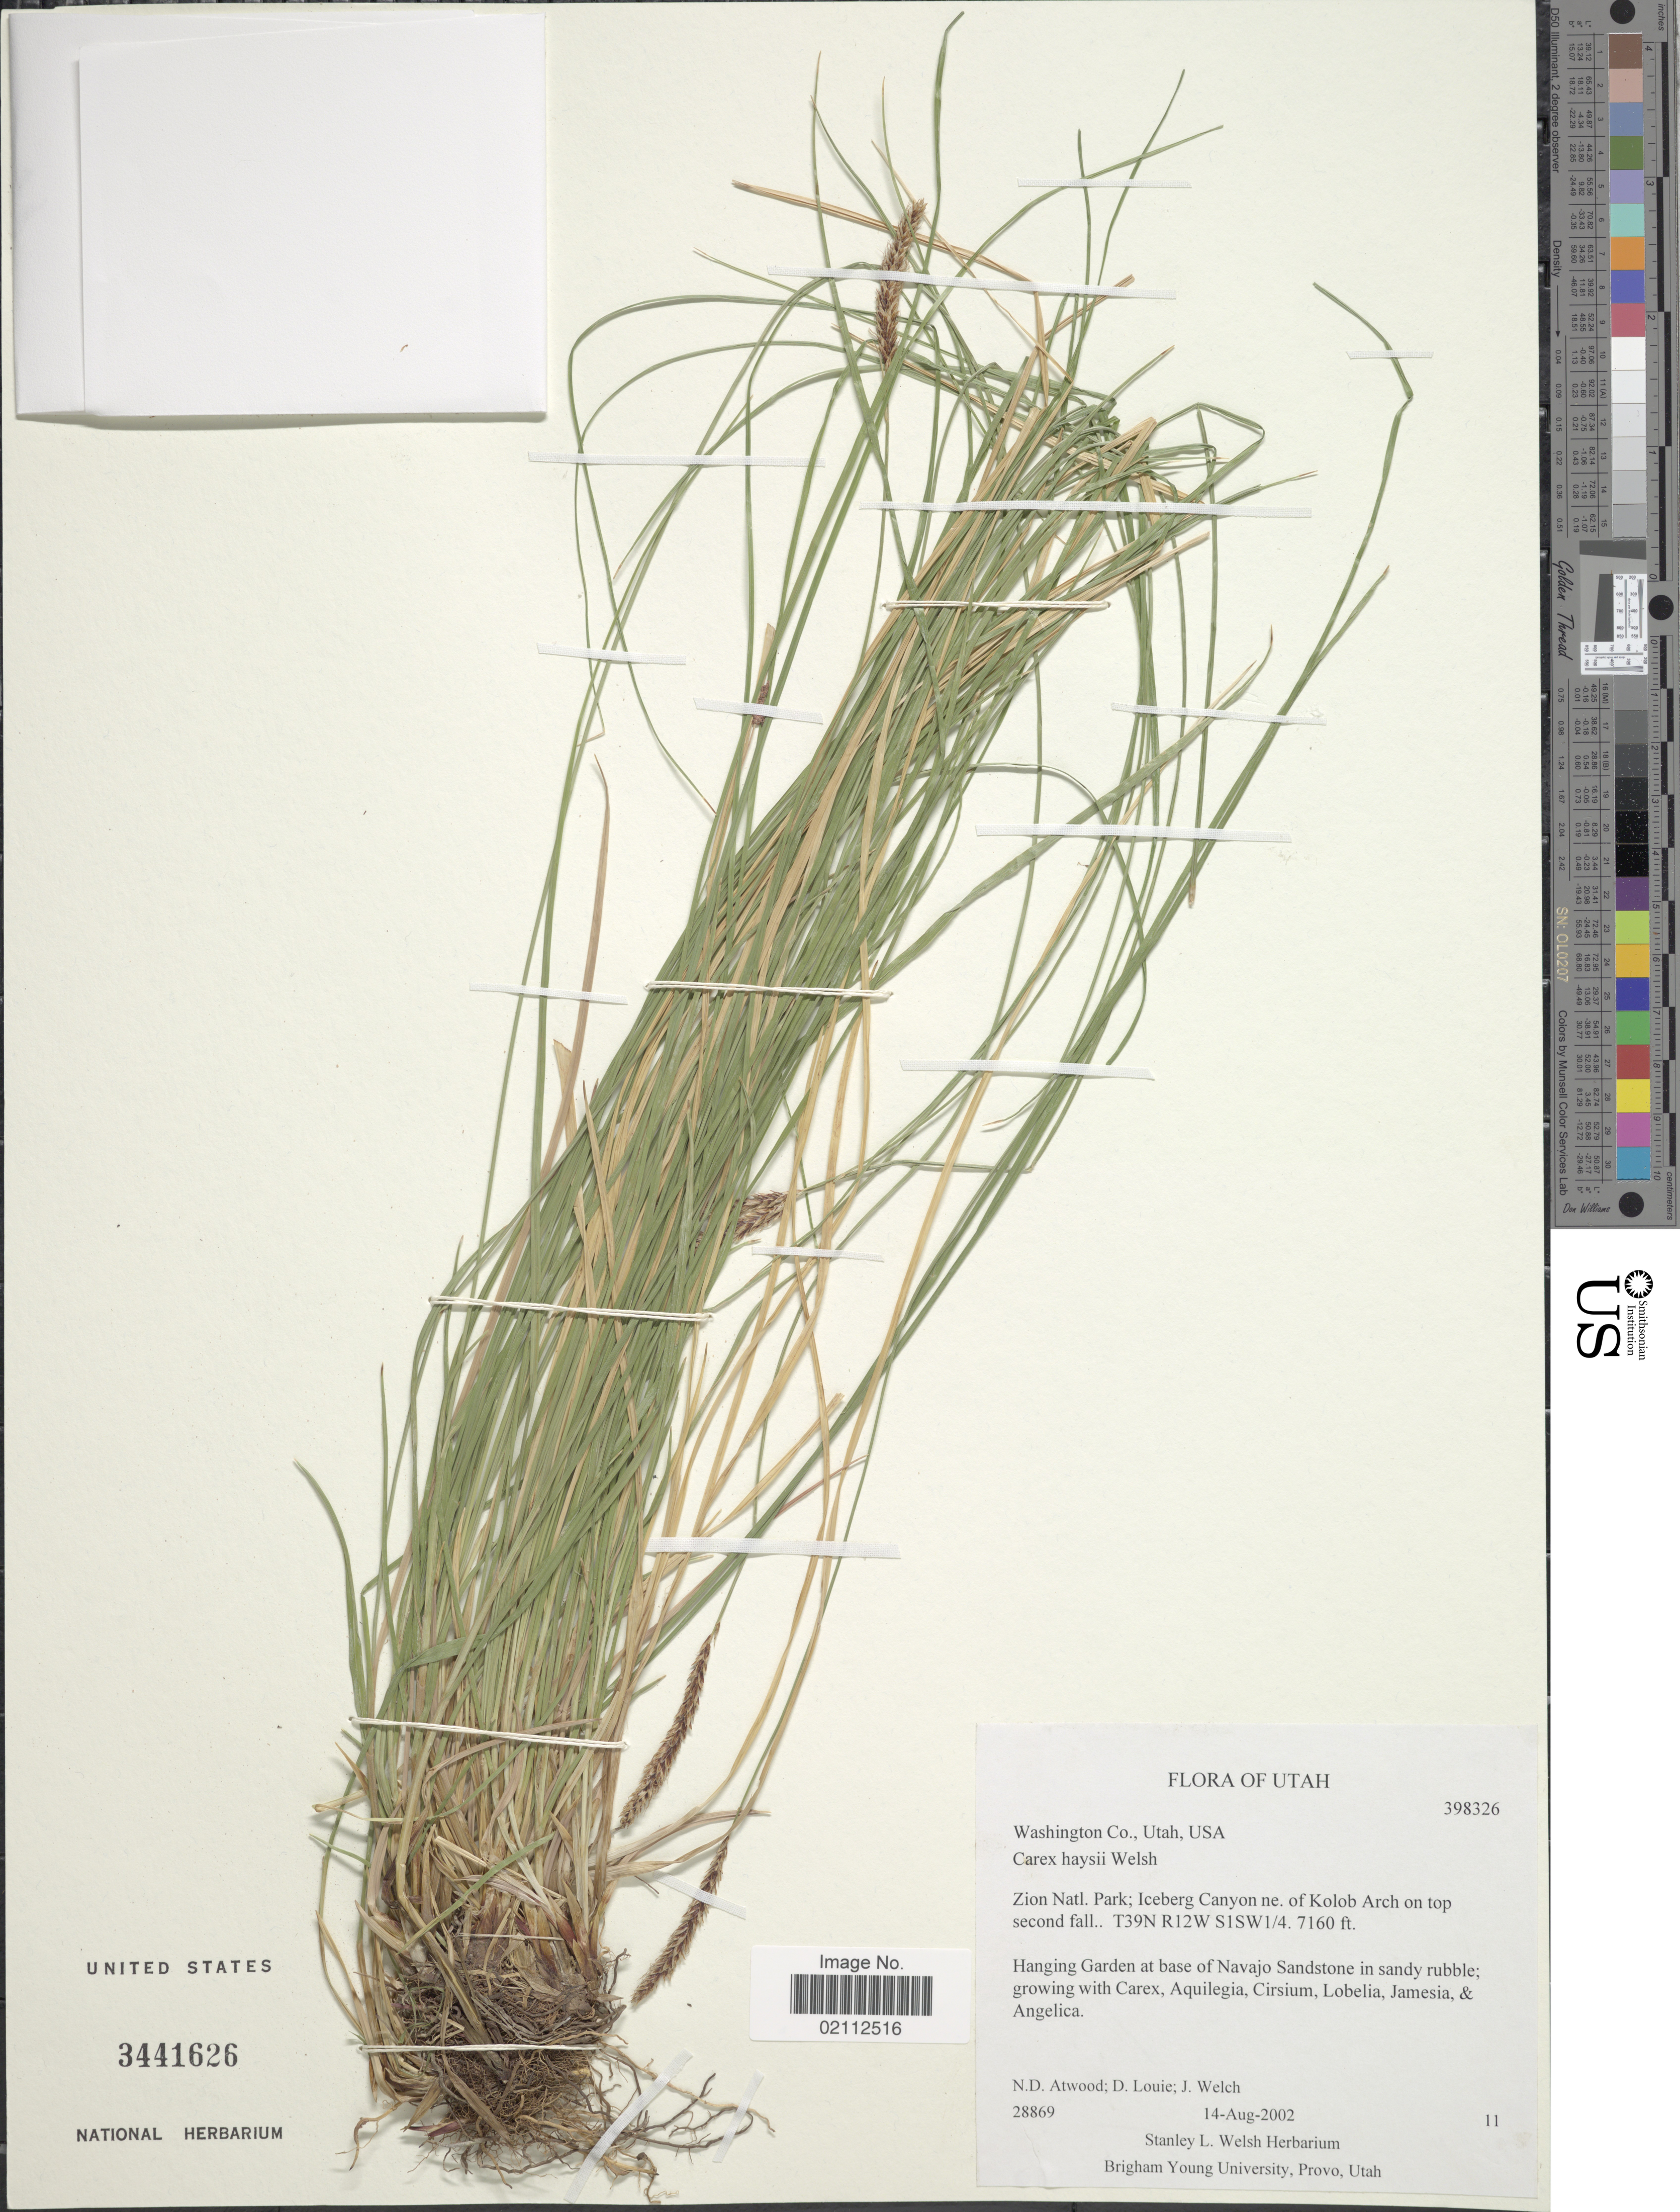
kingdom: Plantae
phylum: Tracheophyta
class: Liliopsida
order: Poales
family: Cyperaceae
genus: Carex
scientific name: Carex curatorum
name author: Stacey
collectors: N. Atwood, D. Louie & J. Welch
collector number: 28869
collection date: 2002-08-14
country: United States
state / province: Utah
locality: Washington Co., Zion Natl. Park; Iceberg Canyon ne. of Kolob Arch on top second fall, T39N R12W S1SW1/4, Hanging Garden at base of Navajo Sandstone in sandy rubble.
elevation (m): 2182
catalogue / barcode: US 3441626